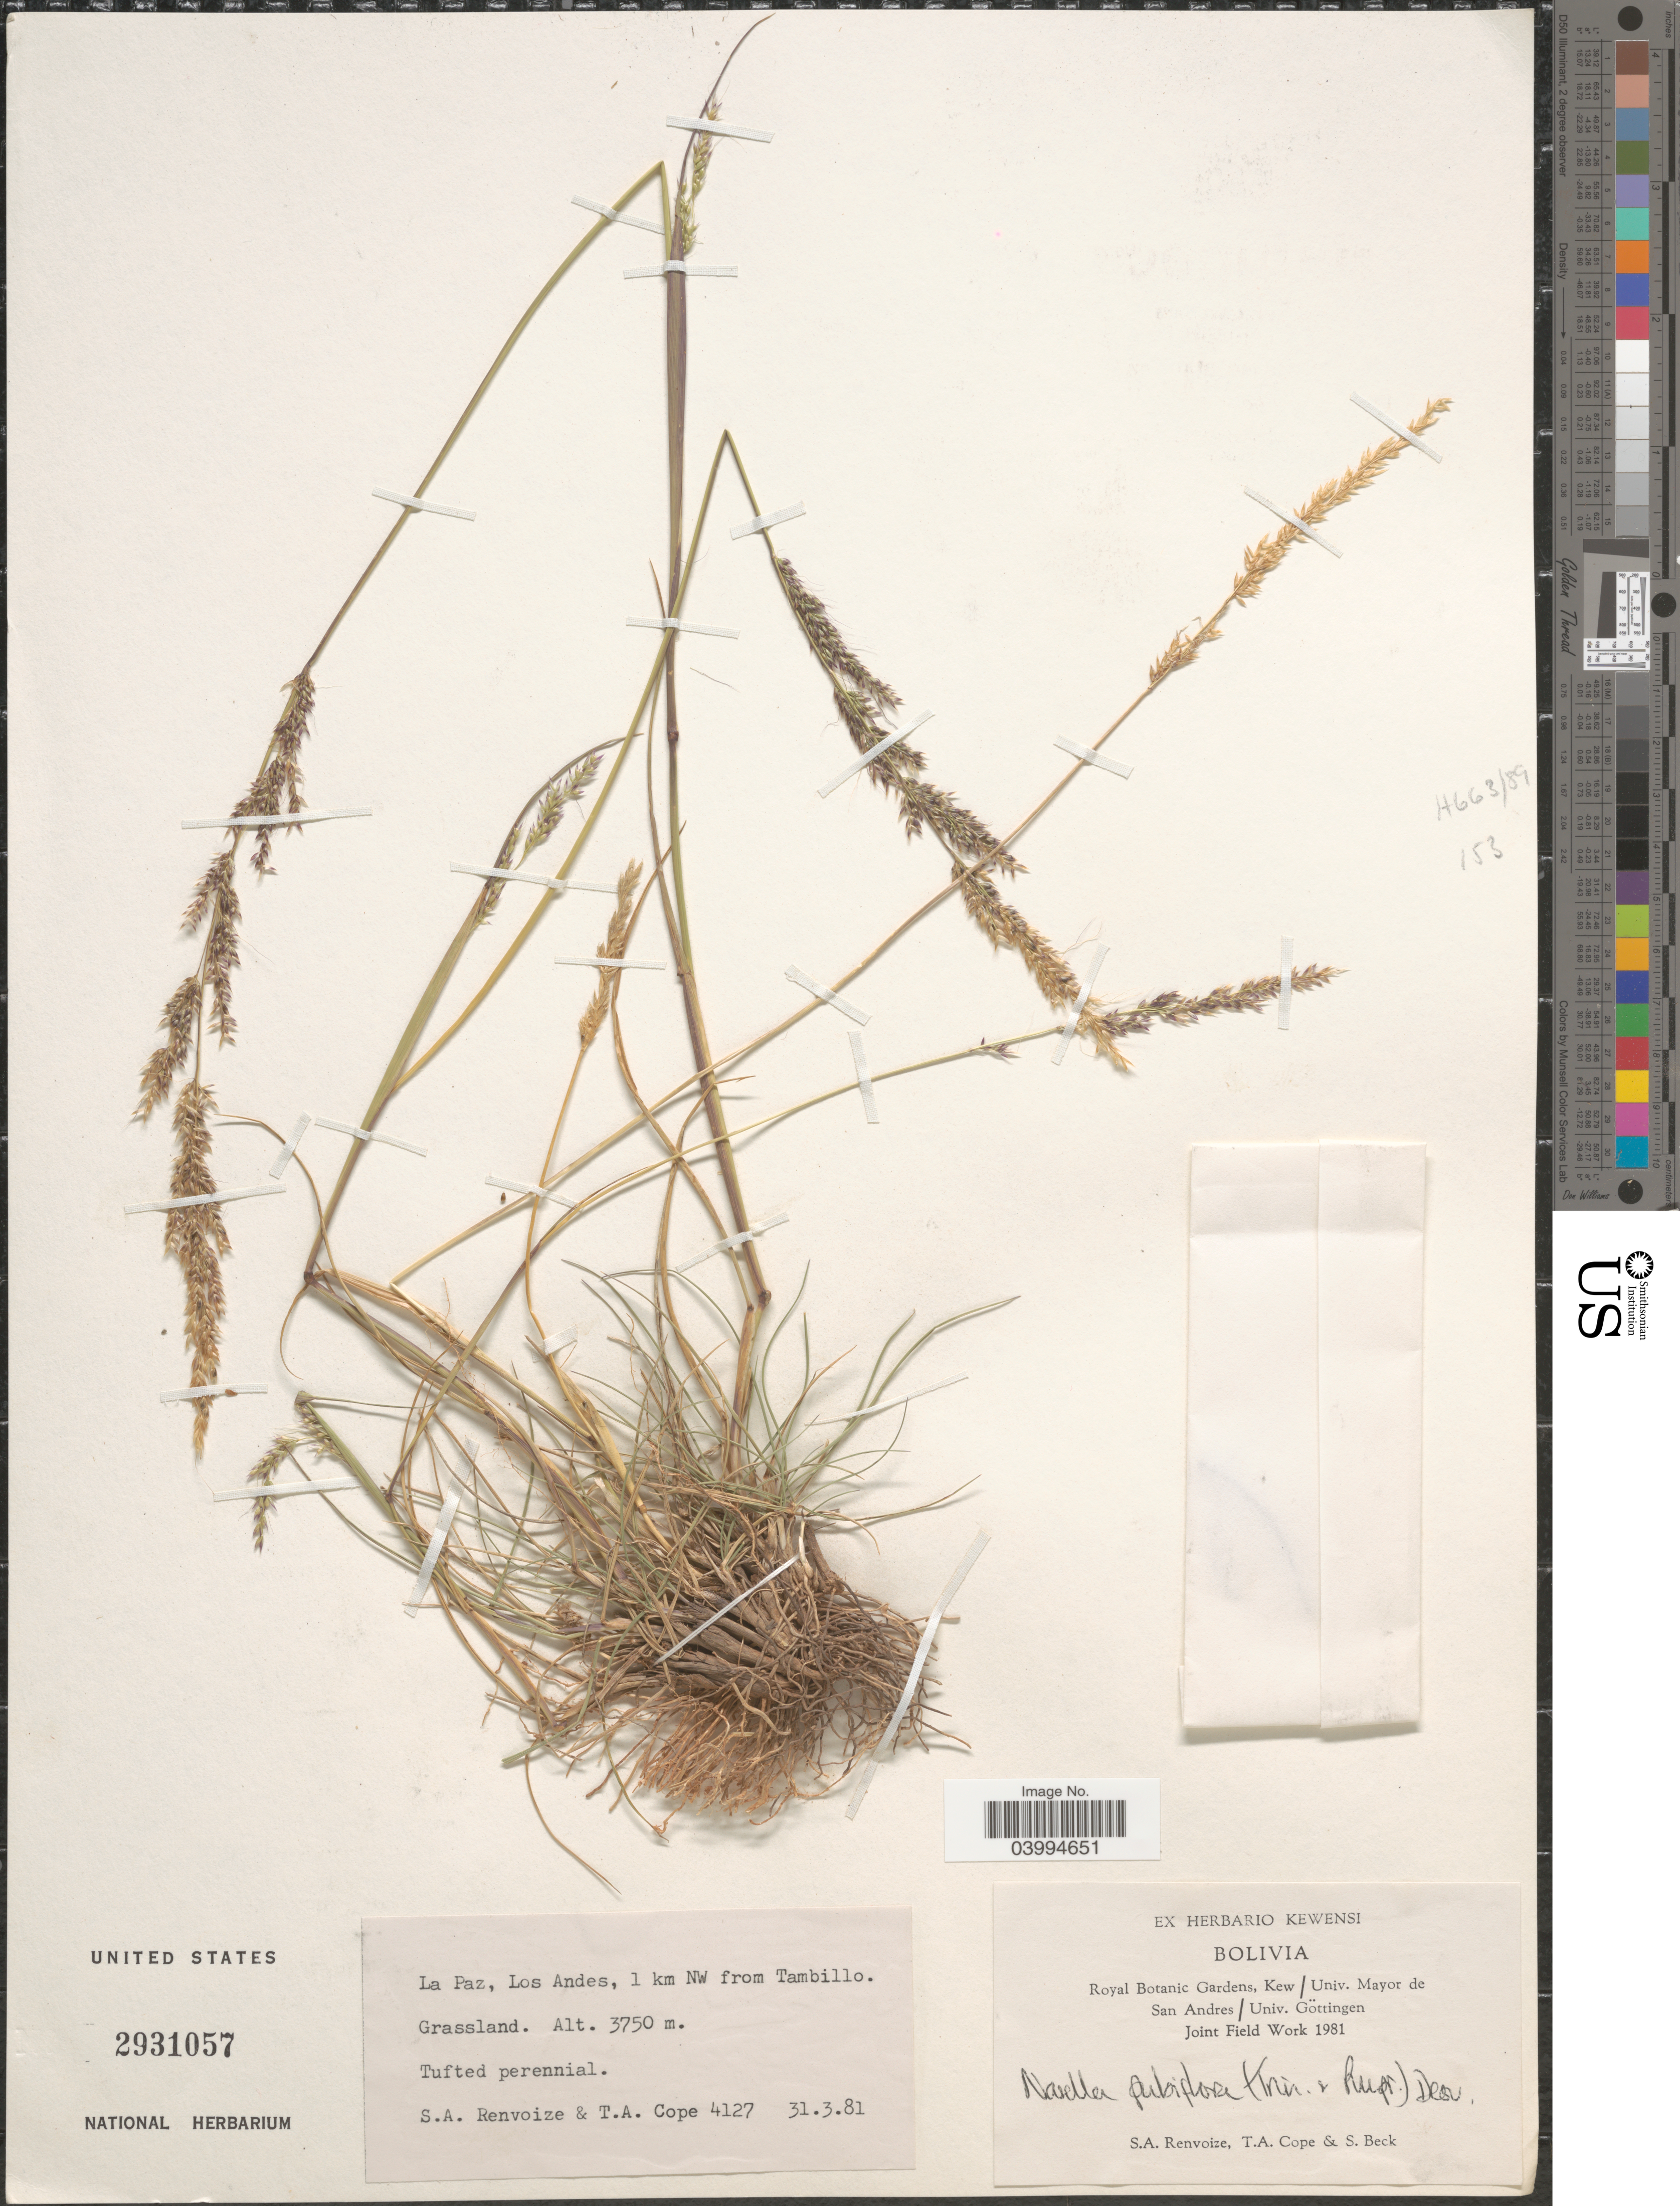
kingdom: Plantae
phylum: Tracheophyta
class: Liliopsida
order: Poales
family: Poaceae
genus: Nassella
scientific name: Nassella pubiflora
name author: (Trin. & Rupr.) É. Desv.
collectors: S. A. Renvoize, T. A. Cope & S. G. Beck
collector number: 4127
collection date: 1981-03-31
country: Bolivia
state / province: La Paz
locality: Los Andes, 1 km NW from Tambillo.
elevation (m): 3750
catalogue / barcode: US 2931057